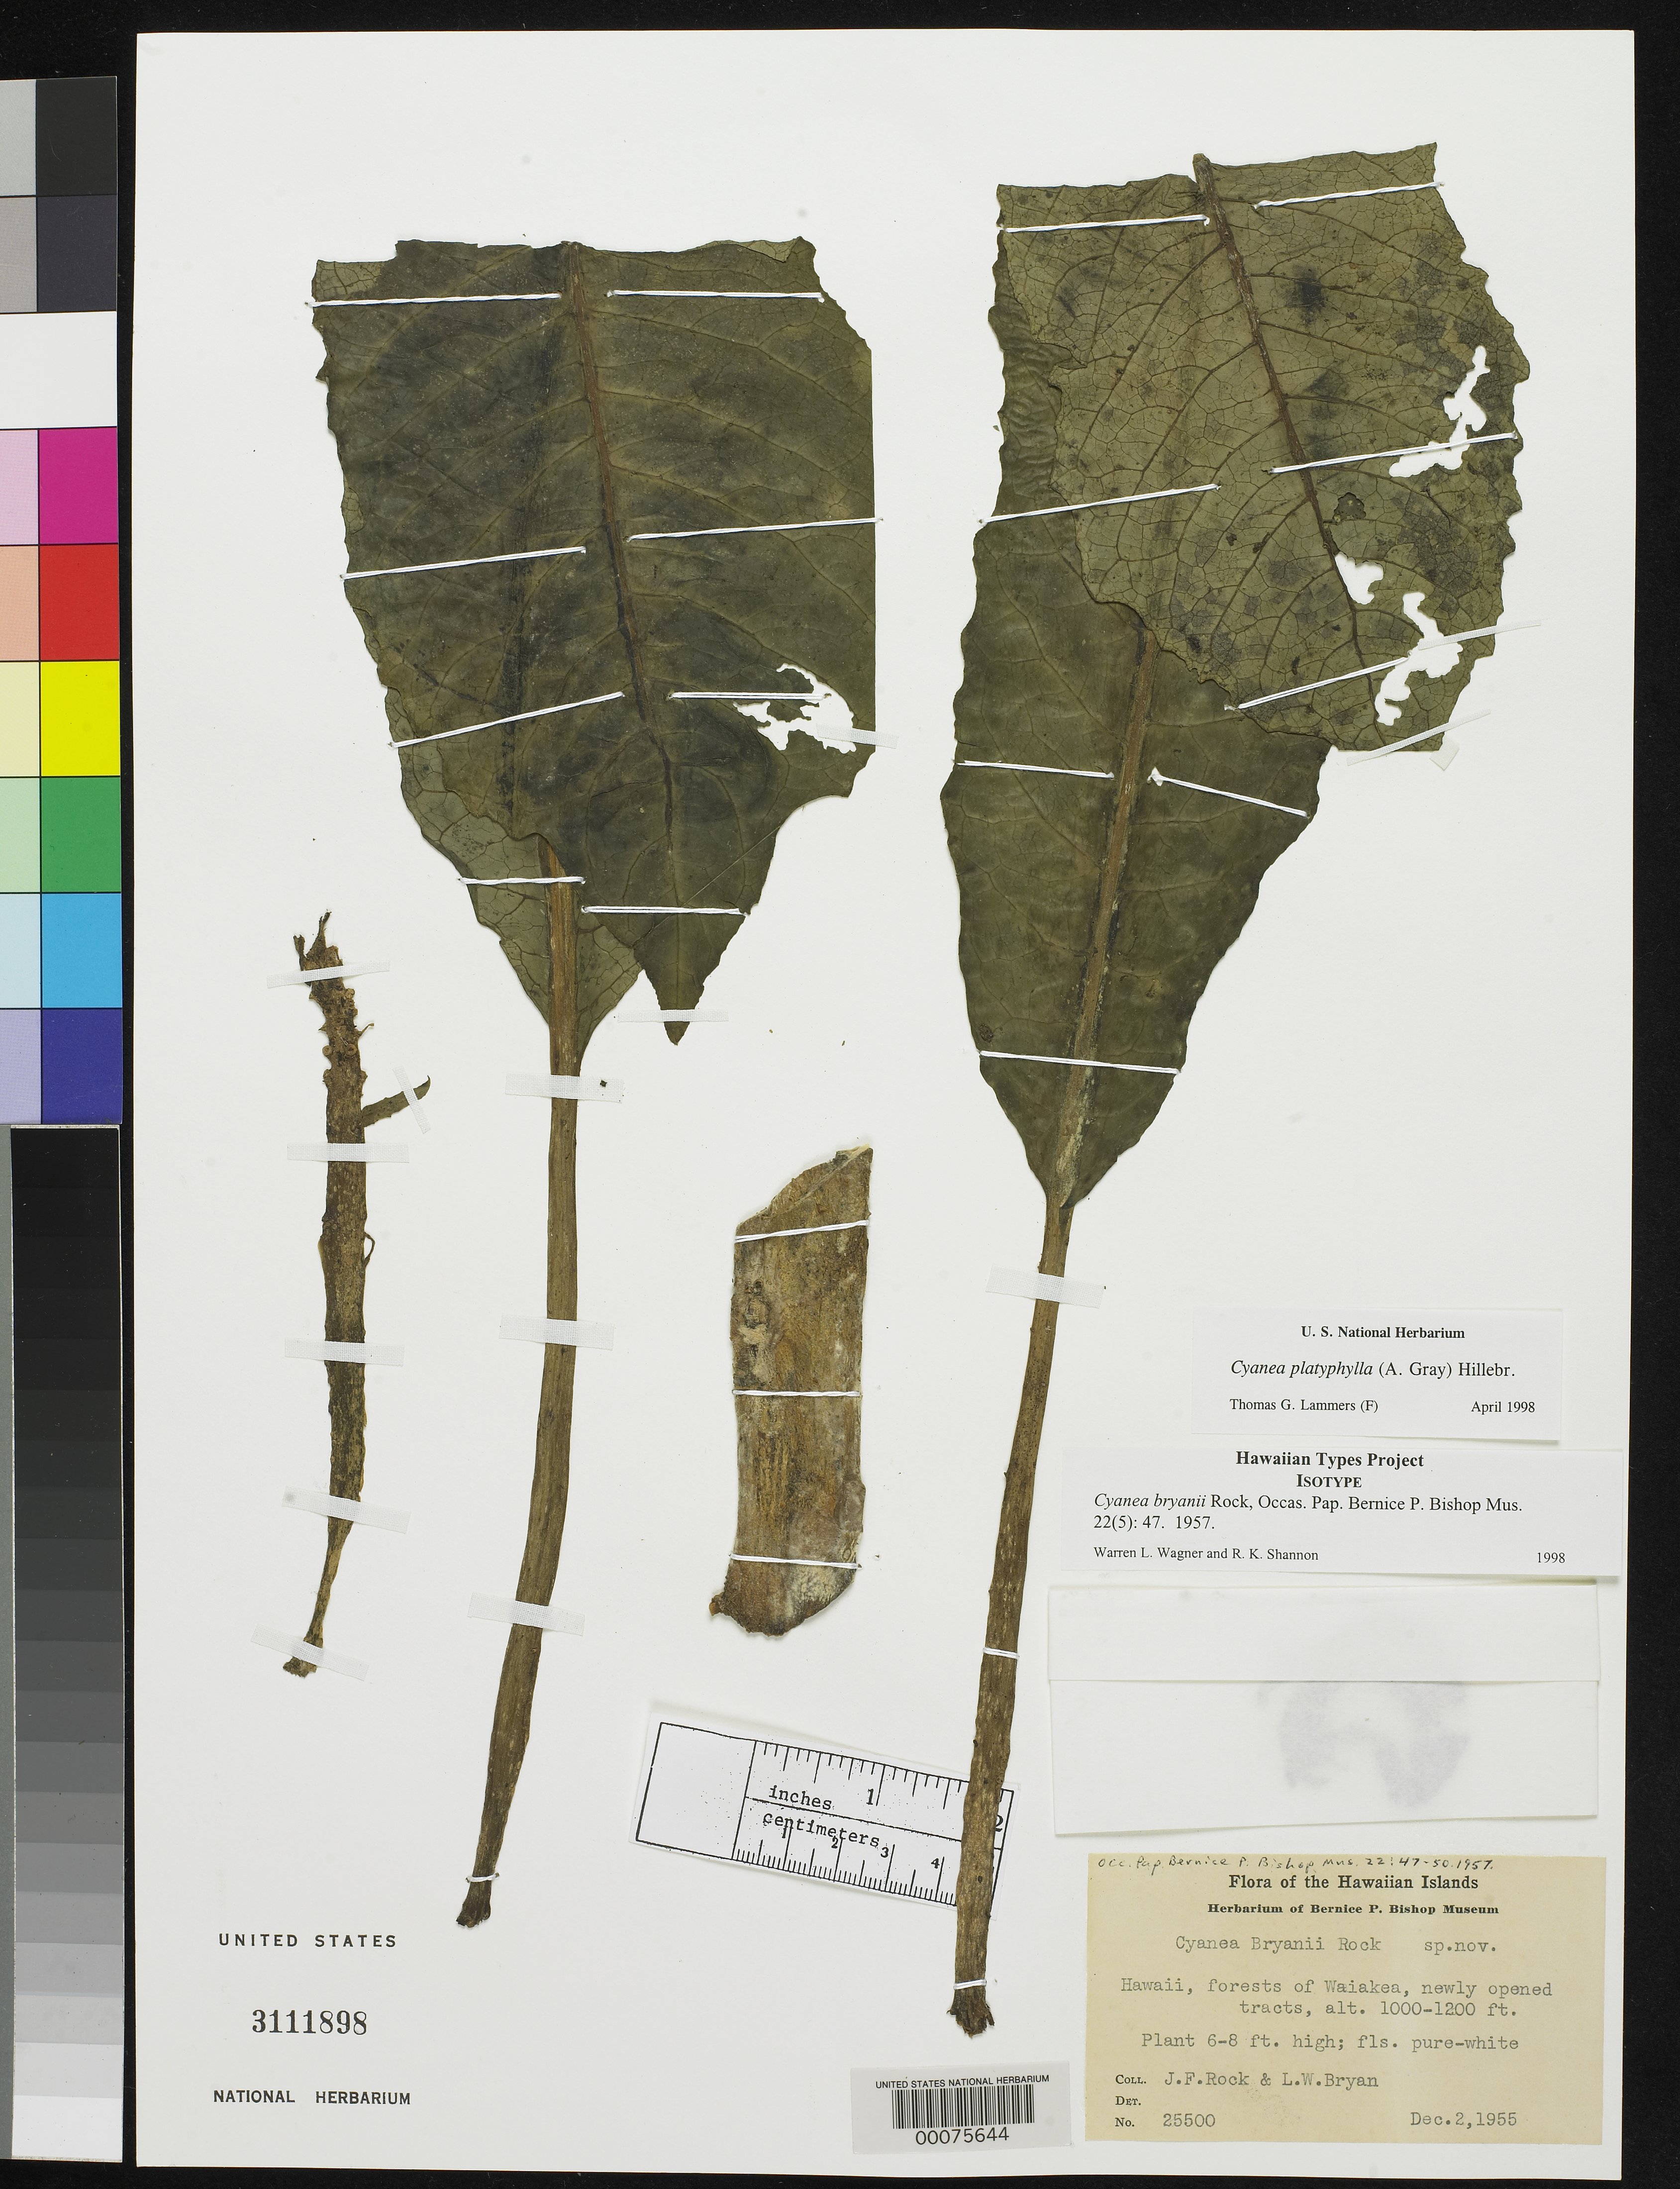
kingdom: Plantae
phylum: Tracheophyta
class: Magnoliopsida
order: Asterales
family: Campanulaceae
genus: Cyanea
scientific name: Cyanea bryanii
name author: Rock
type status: Isotype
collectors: J. F. Rock & L. Bryan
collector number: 25500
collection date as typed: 02 Dec 1955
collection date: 1955-12-02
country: United States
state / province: Hawaii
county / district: Maui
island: Moloka'i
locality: Forests of Waiakea, newly opened tracts.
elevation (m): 305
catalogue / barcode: US 3111898